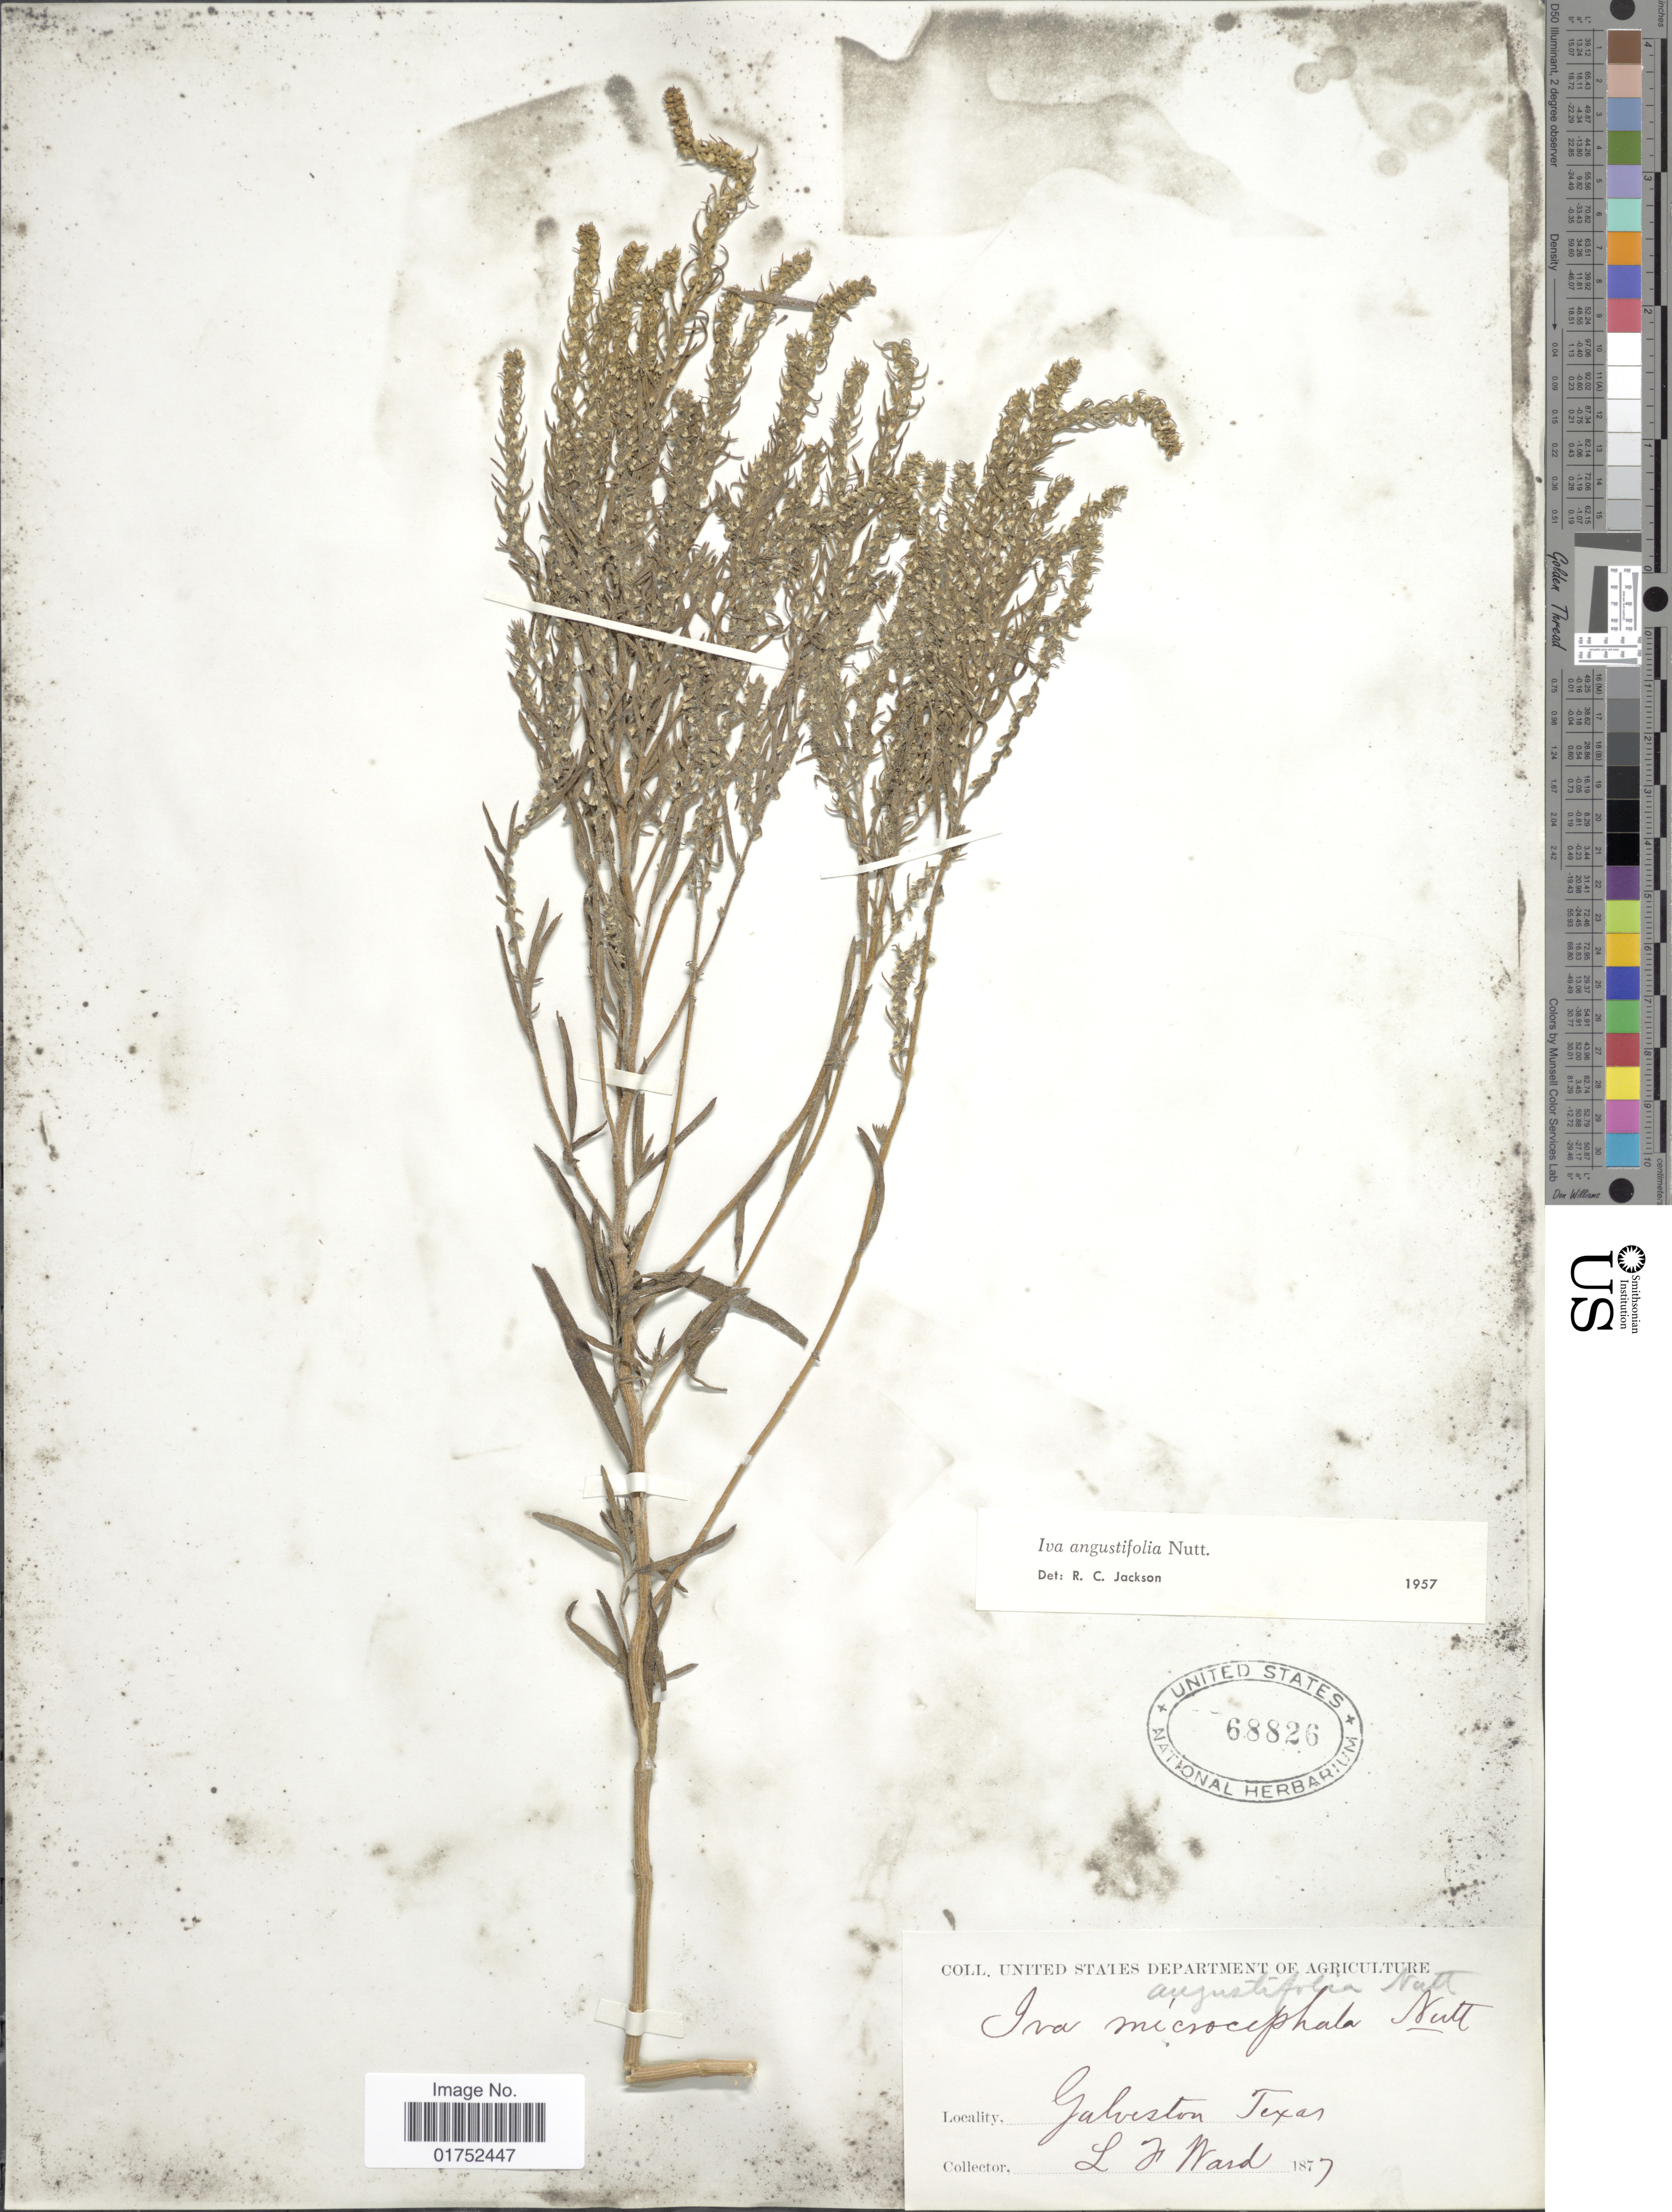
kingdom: Plantae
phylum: Tracheophyta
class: Magnoliopsida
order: Asterales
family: Asteraceae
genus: Iva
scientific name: Iva angustifolia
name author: Nutt.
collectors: L. Ward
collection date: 1877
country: United States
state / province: Texas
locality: Galveston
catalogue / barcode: US 68826